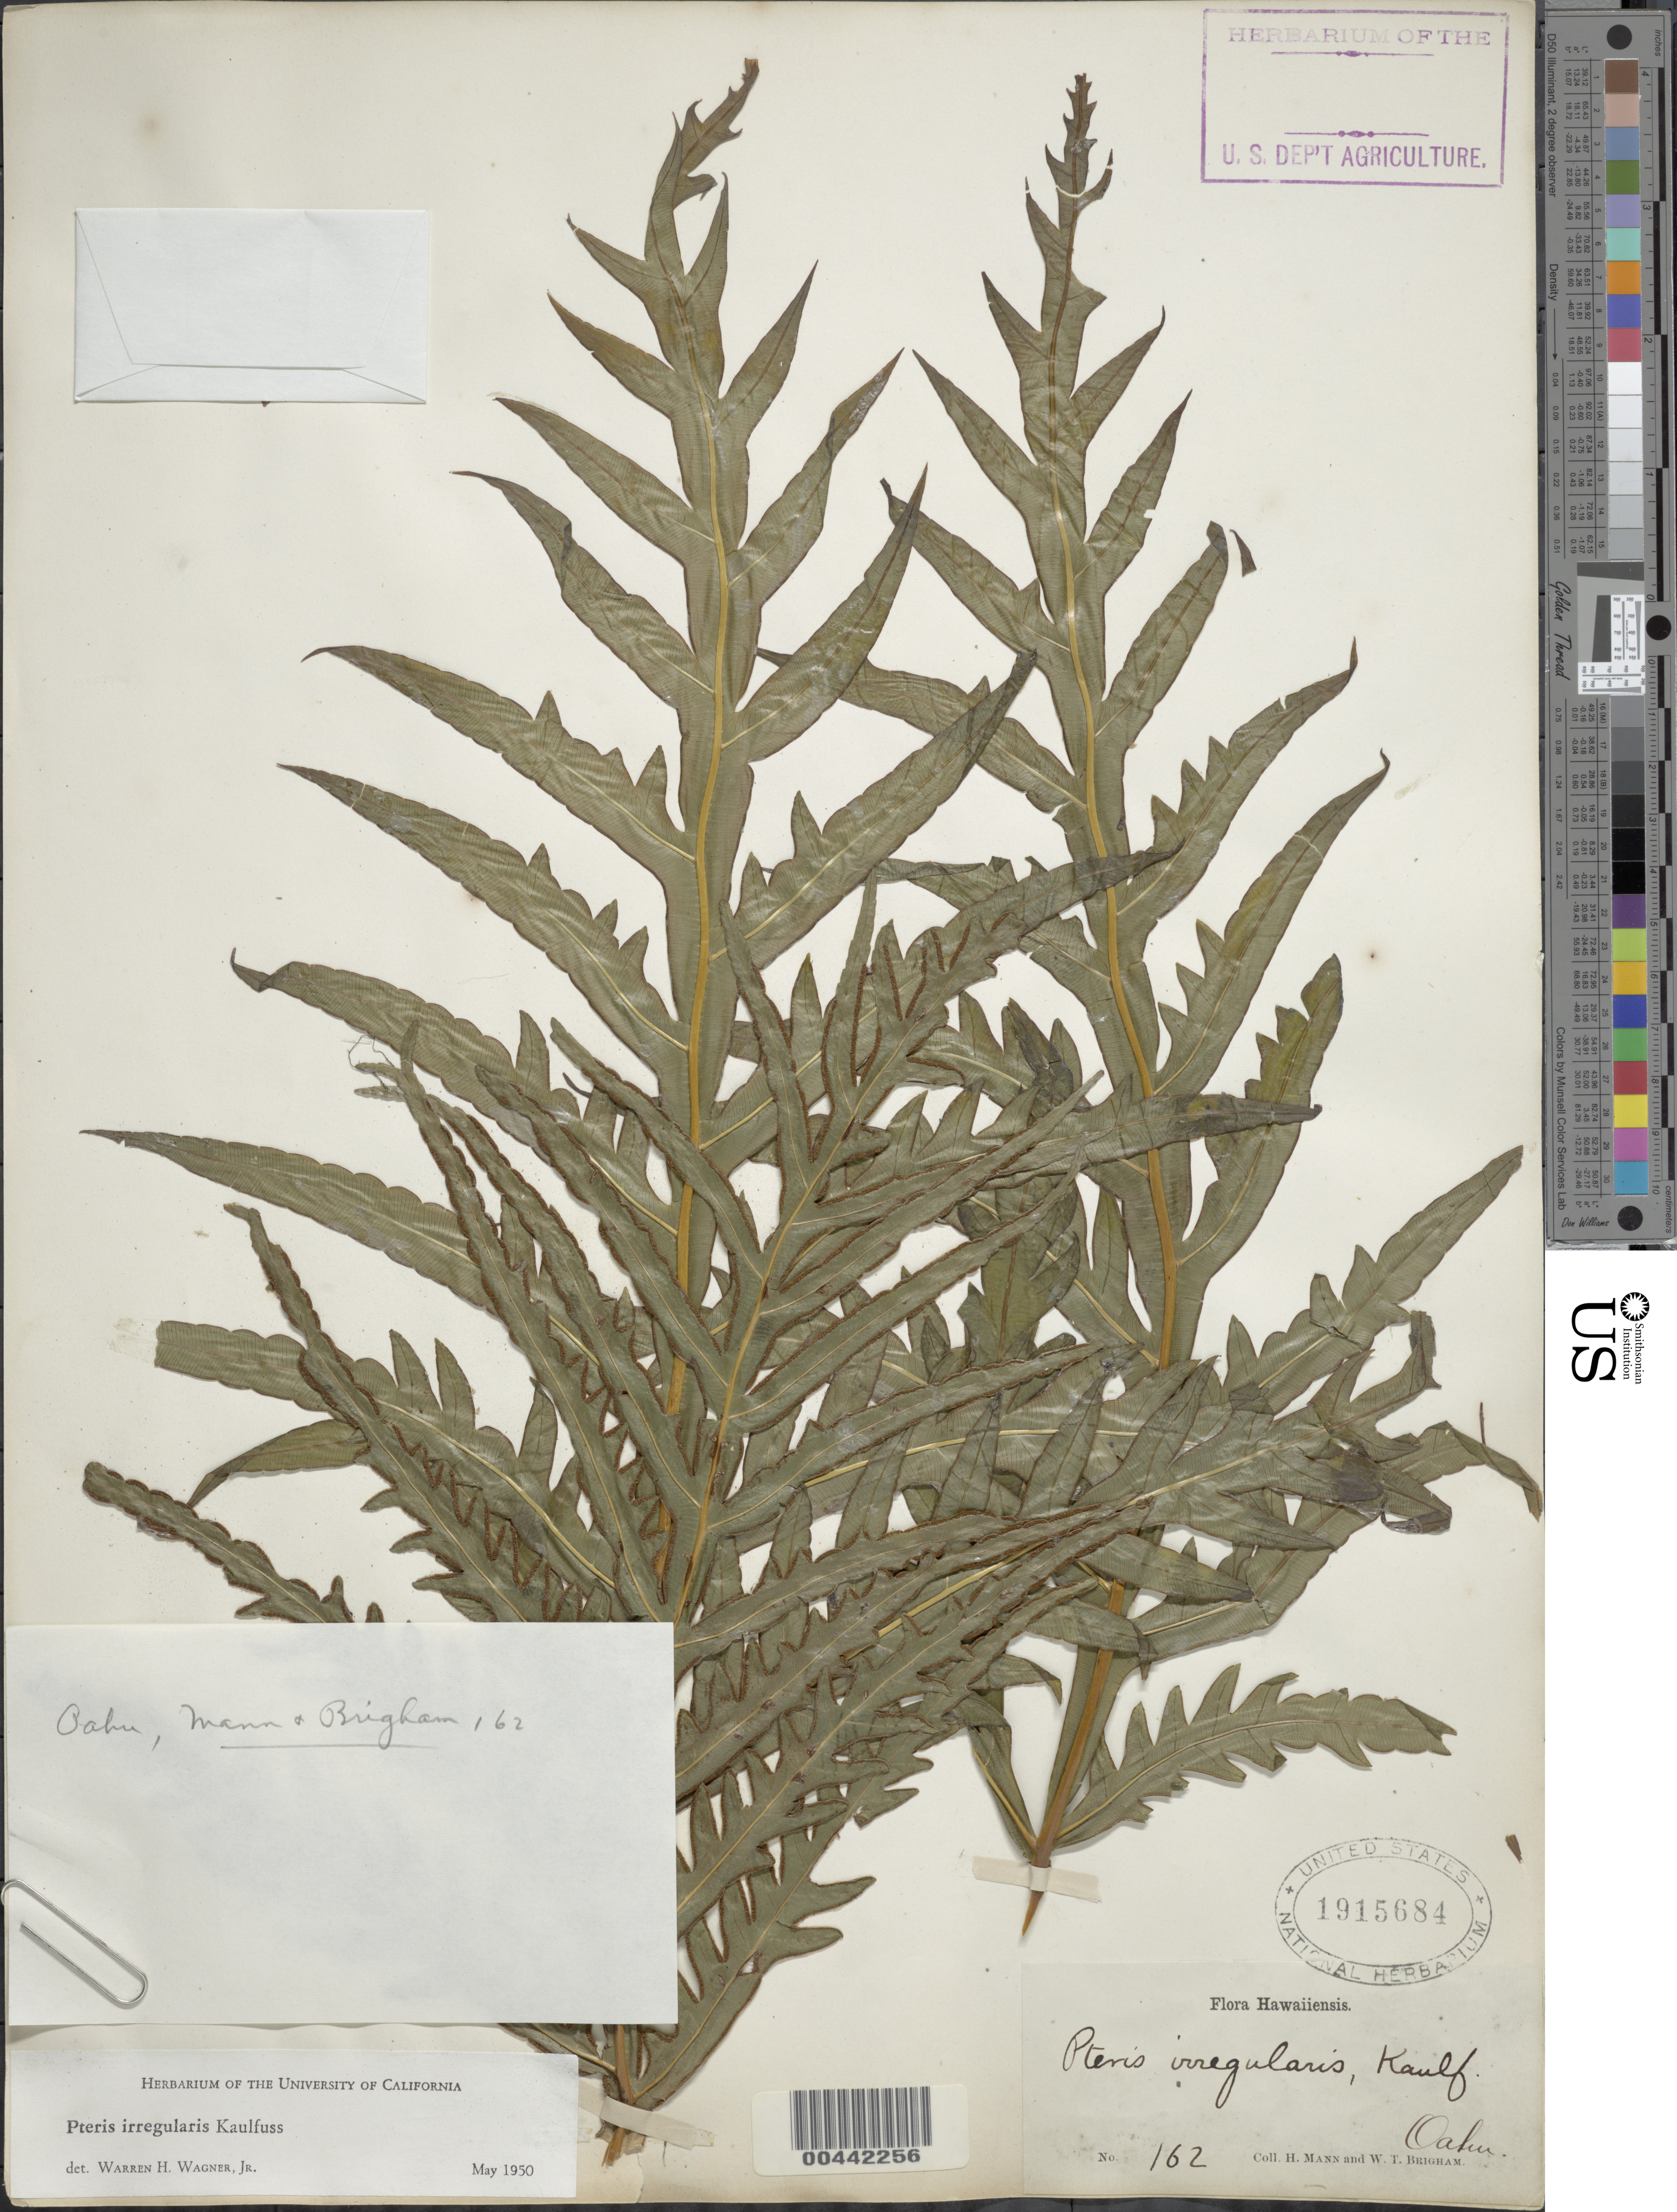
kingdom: Plantae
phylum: Tracheophyta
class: Polypodiopsida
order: Polypodiales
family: Pteridaceae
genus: Pteris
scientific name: Pteris irregularis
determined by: Wagner, W. H.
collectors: H. Mann & W. T. Brigham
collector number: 162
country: United States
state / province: Hawaii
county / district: Honolulu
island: Oahu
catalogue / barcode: US 1915684